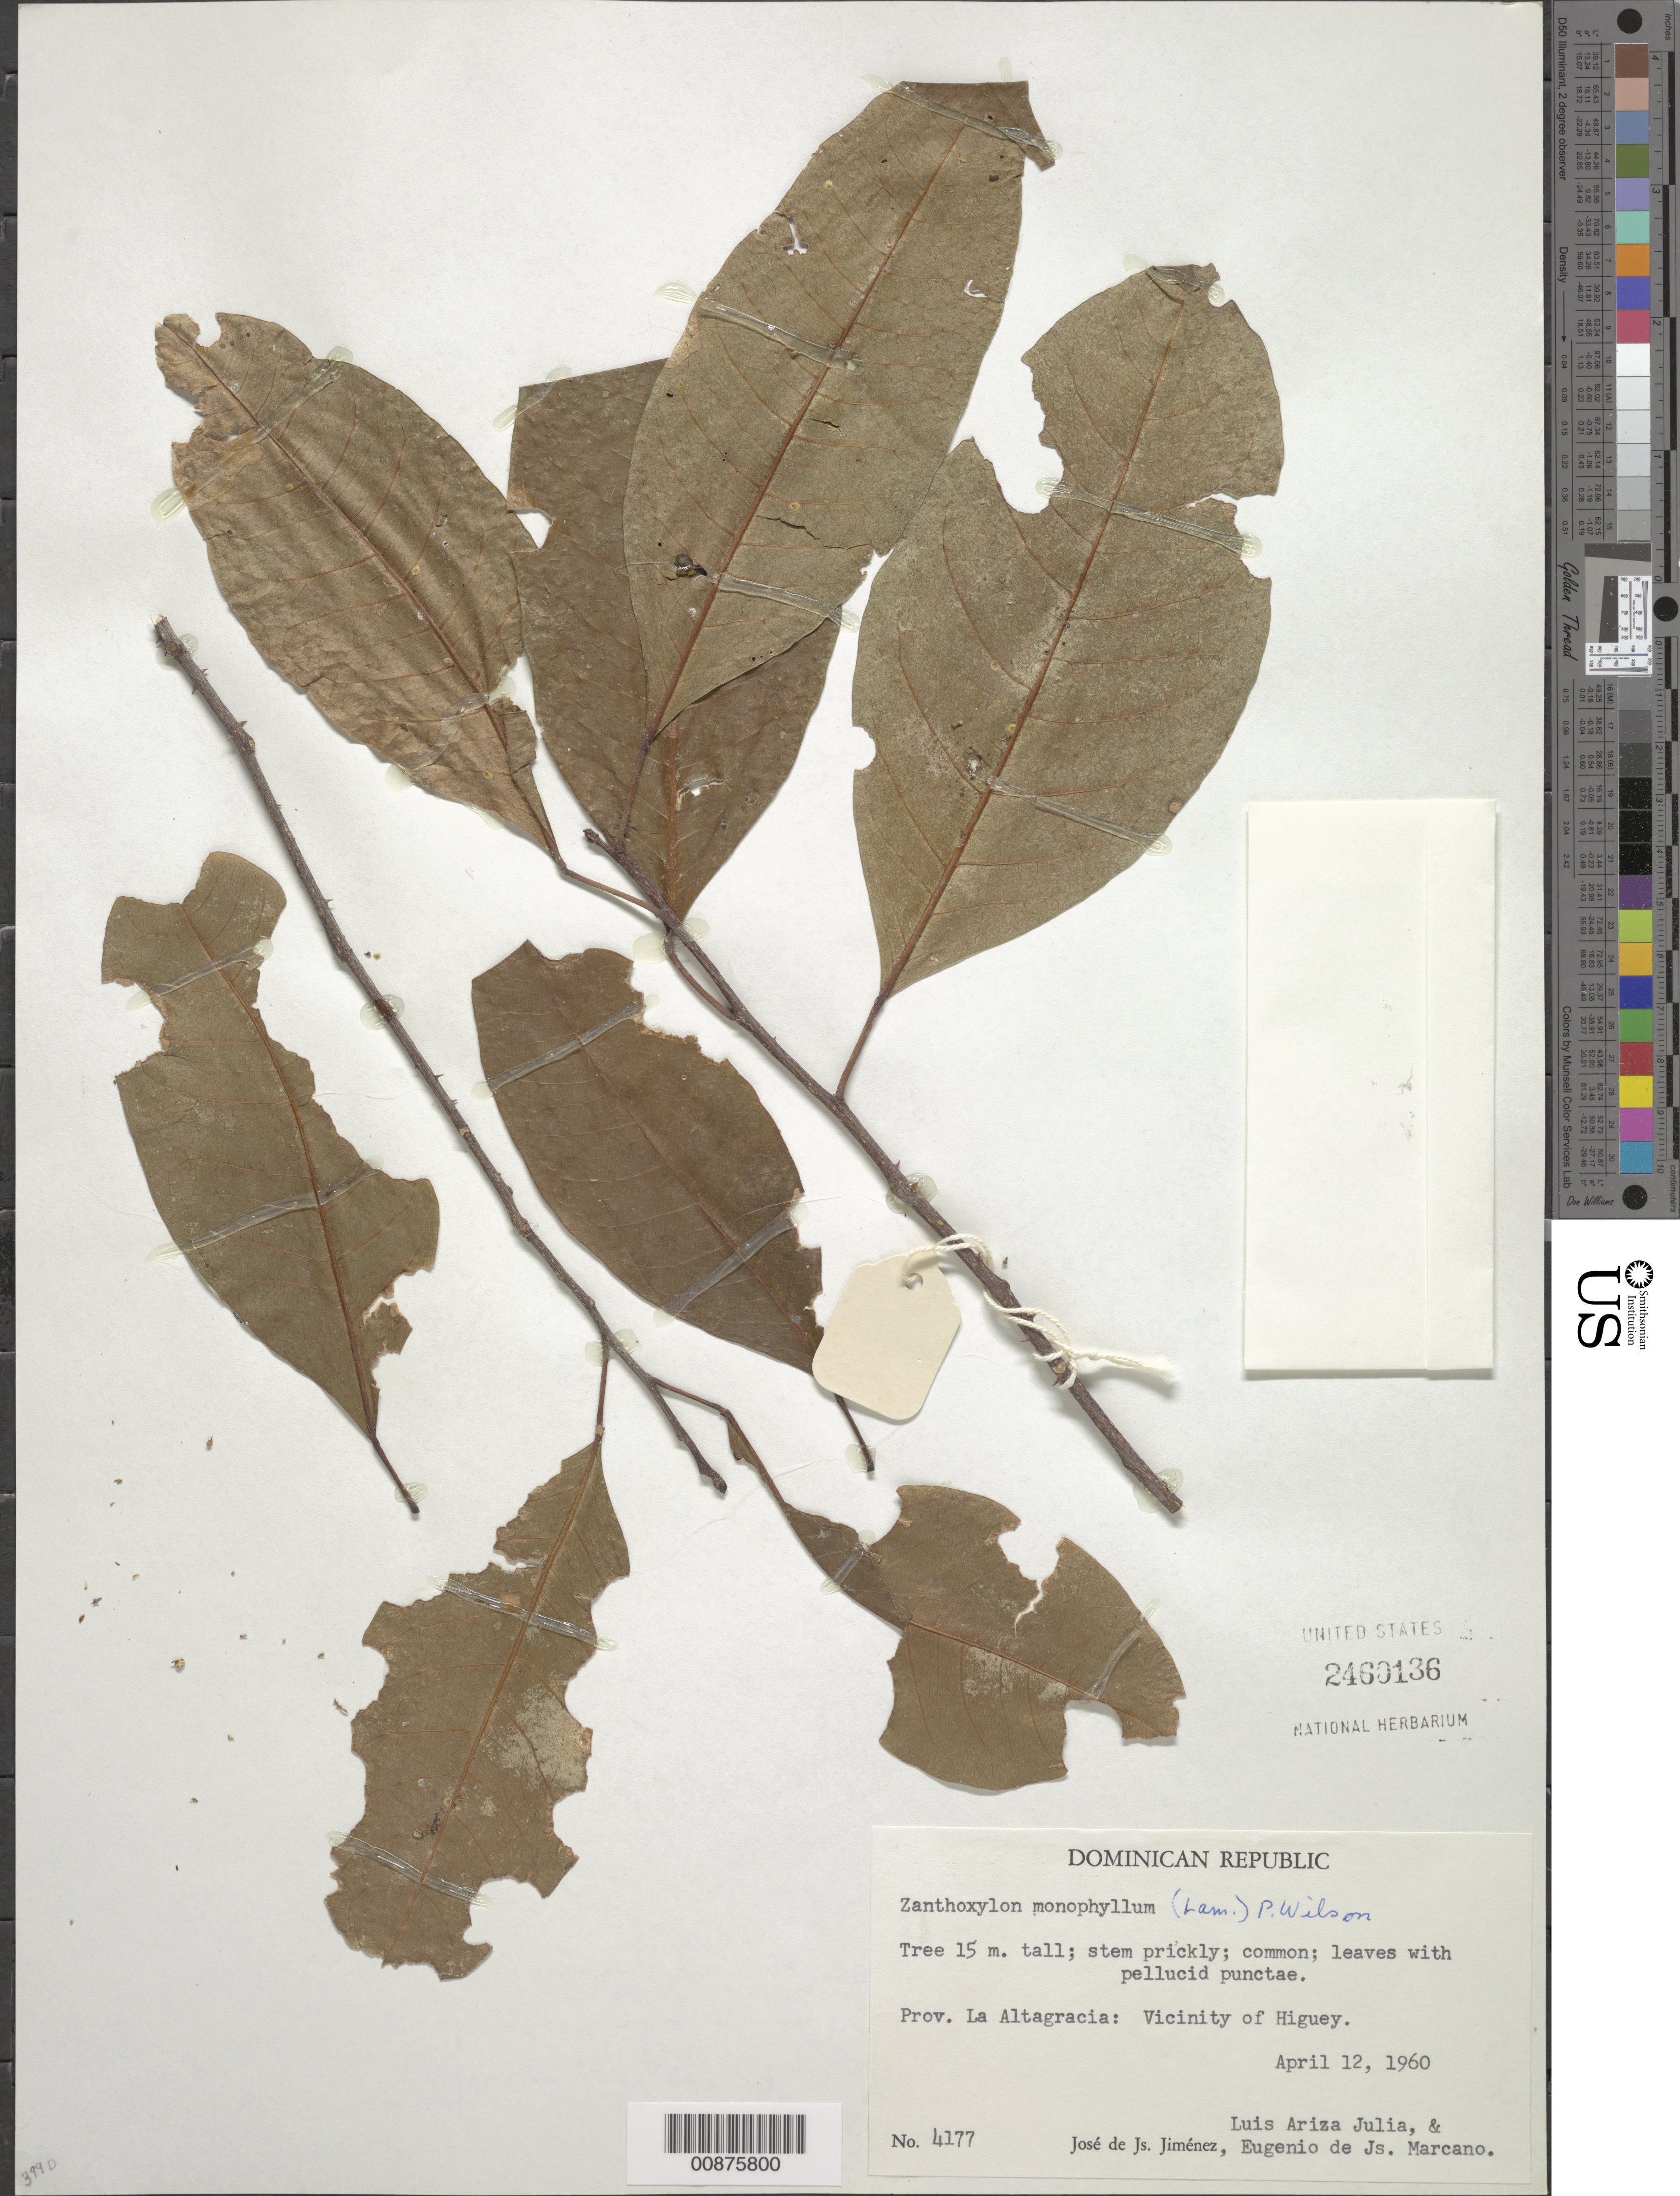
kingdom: Plantae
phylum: Tracheophyta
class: Magnoliopsida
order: Sapindales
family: Rutaceae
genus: Zanthoxylum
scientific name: Zanthoxylum monophyllum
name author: (Lam.) P. Wilson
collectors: J. J. Jiménez Almonte, E. J. Marcano F. & L. Ariza-Julia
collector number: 4177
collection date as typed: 12 Apr 1960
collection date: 1960-04-12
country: Dominican Republic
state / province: La Altagracia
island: Hispaniola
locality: Vicinity of Higüey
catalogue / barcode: US 2460136